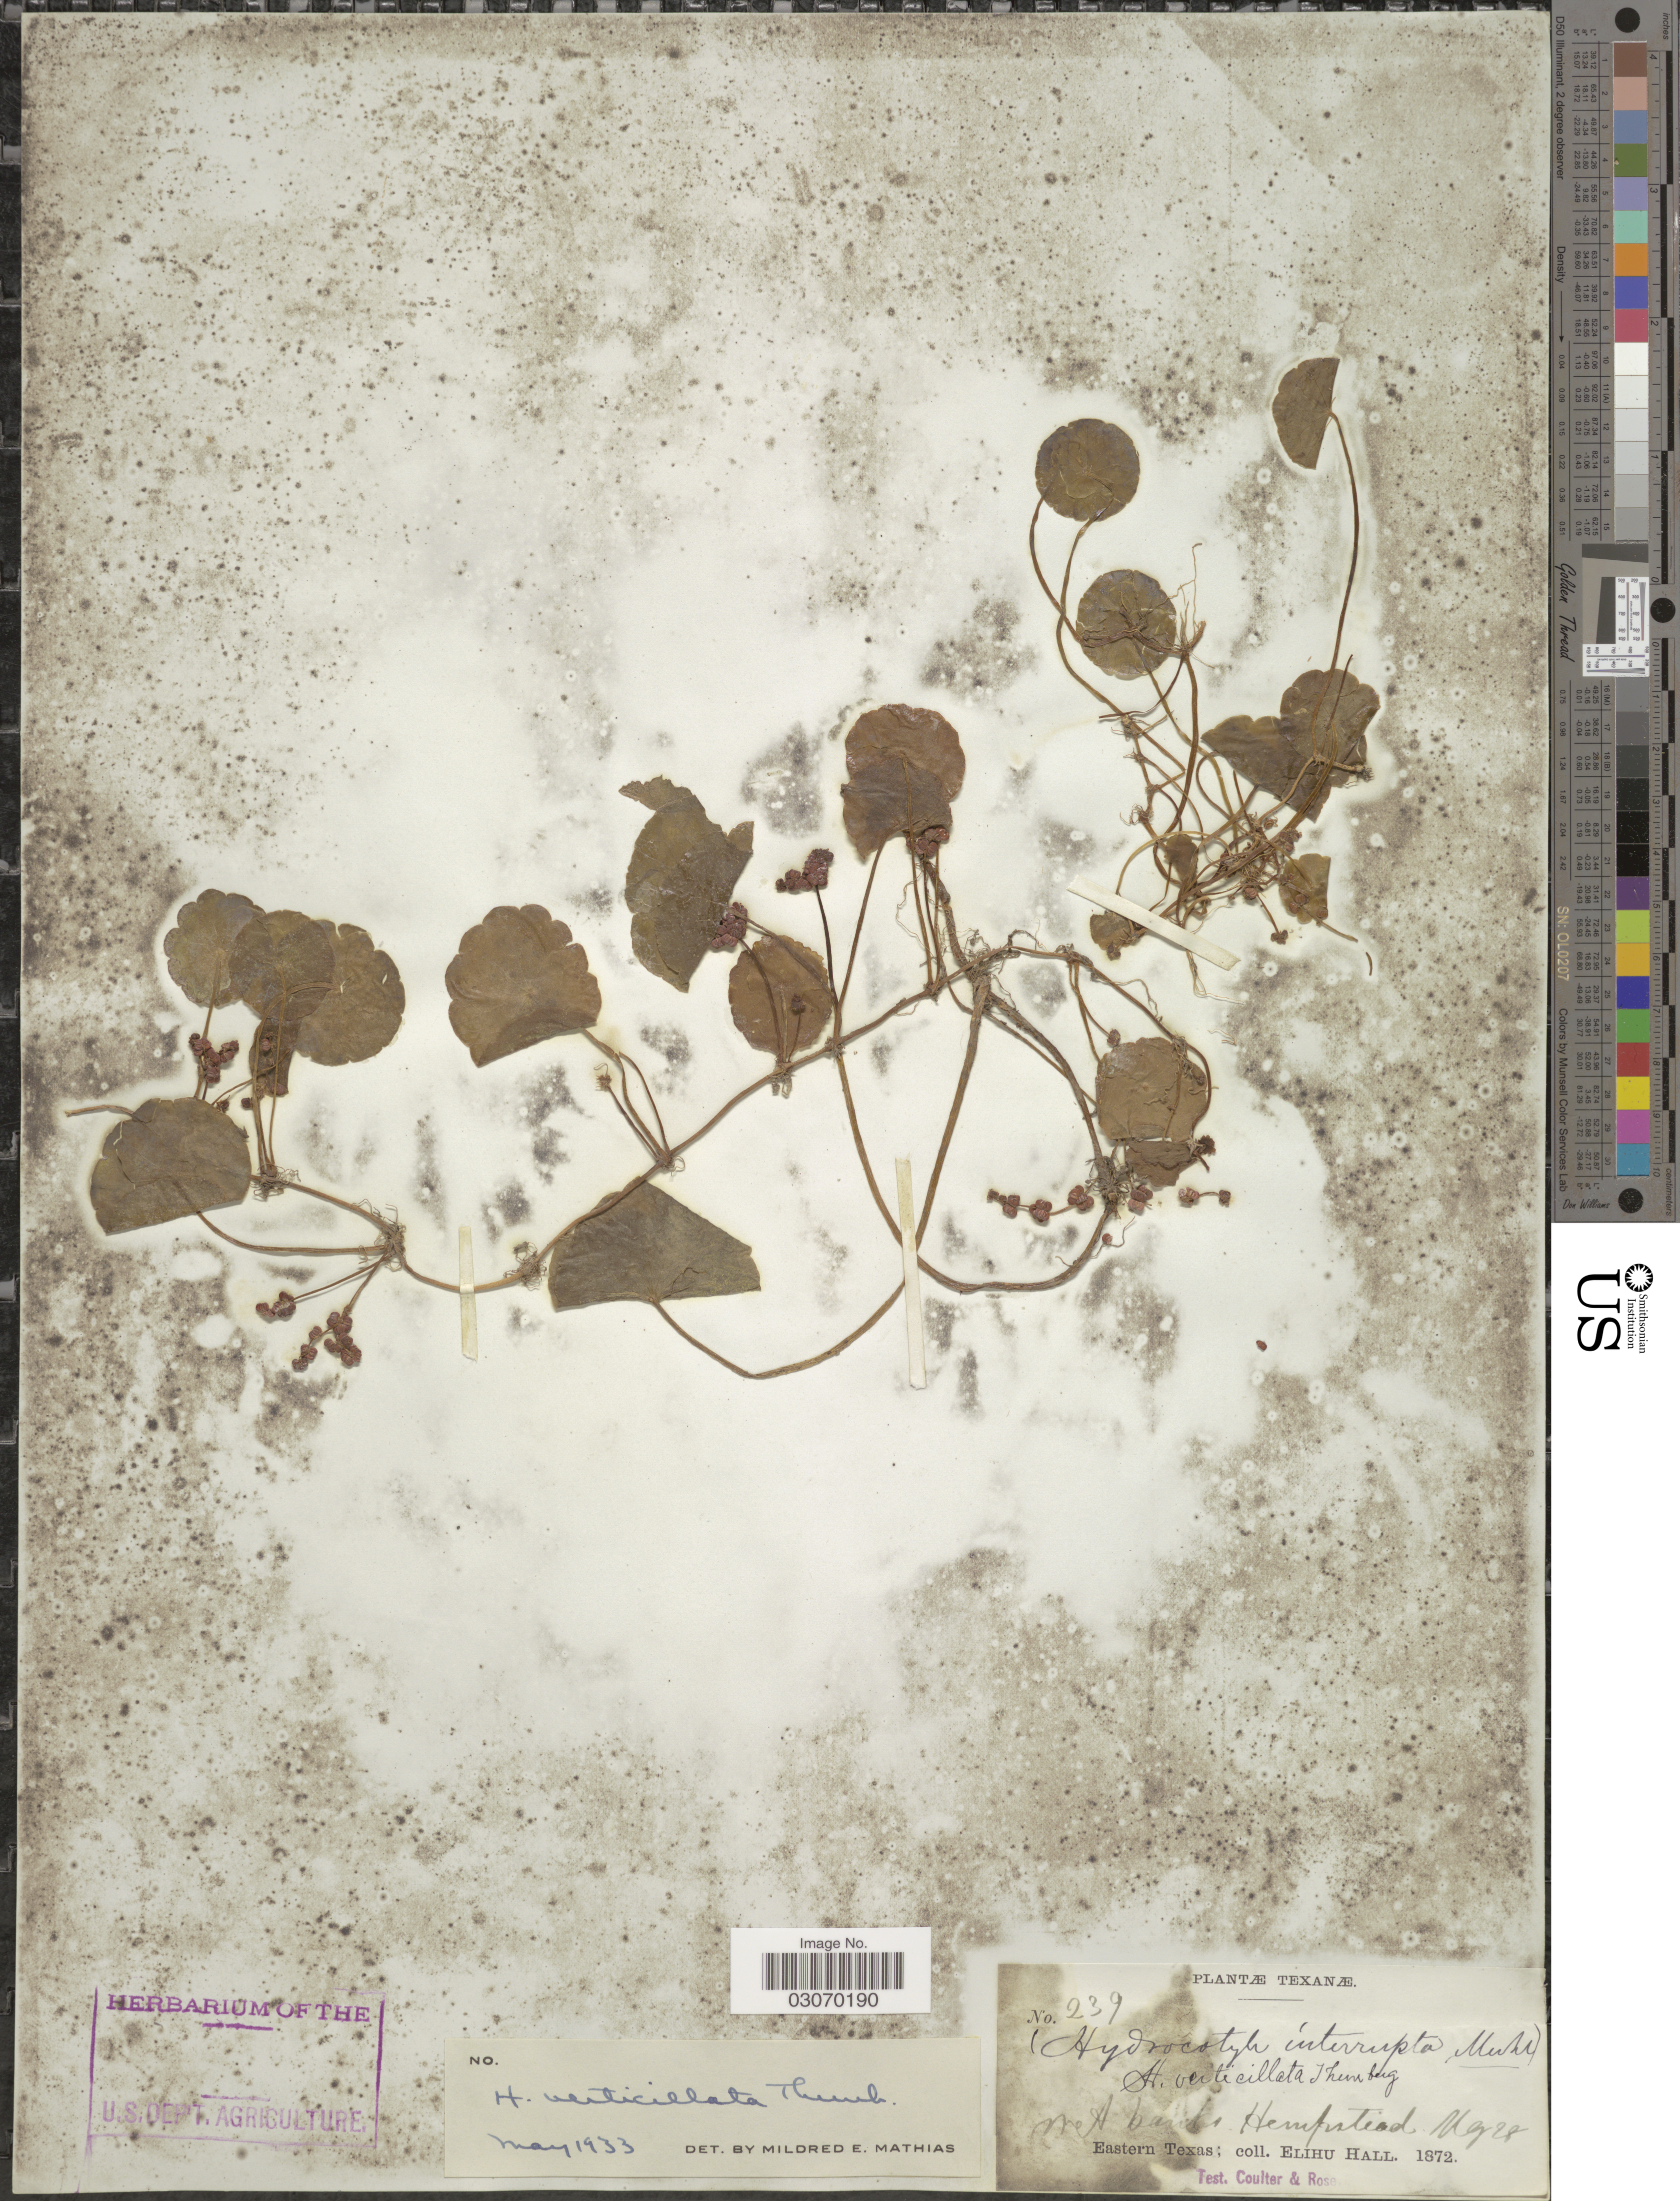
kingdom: Plantae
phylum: Tracheophyta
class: Magnoliopsida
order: Apiales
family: Araliaceae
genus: Hydrocotyle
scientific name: Hydrocotyle verticillata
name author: Thunb.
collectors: E. Hall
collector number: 239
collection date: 1872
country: United States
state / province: Texas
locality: Wet banks Hempstead. Eastern Texas.